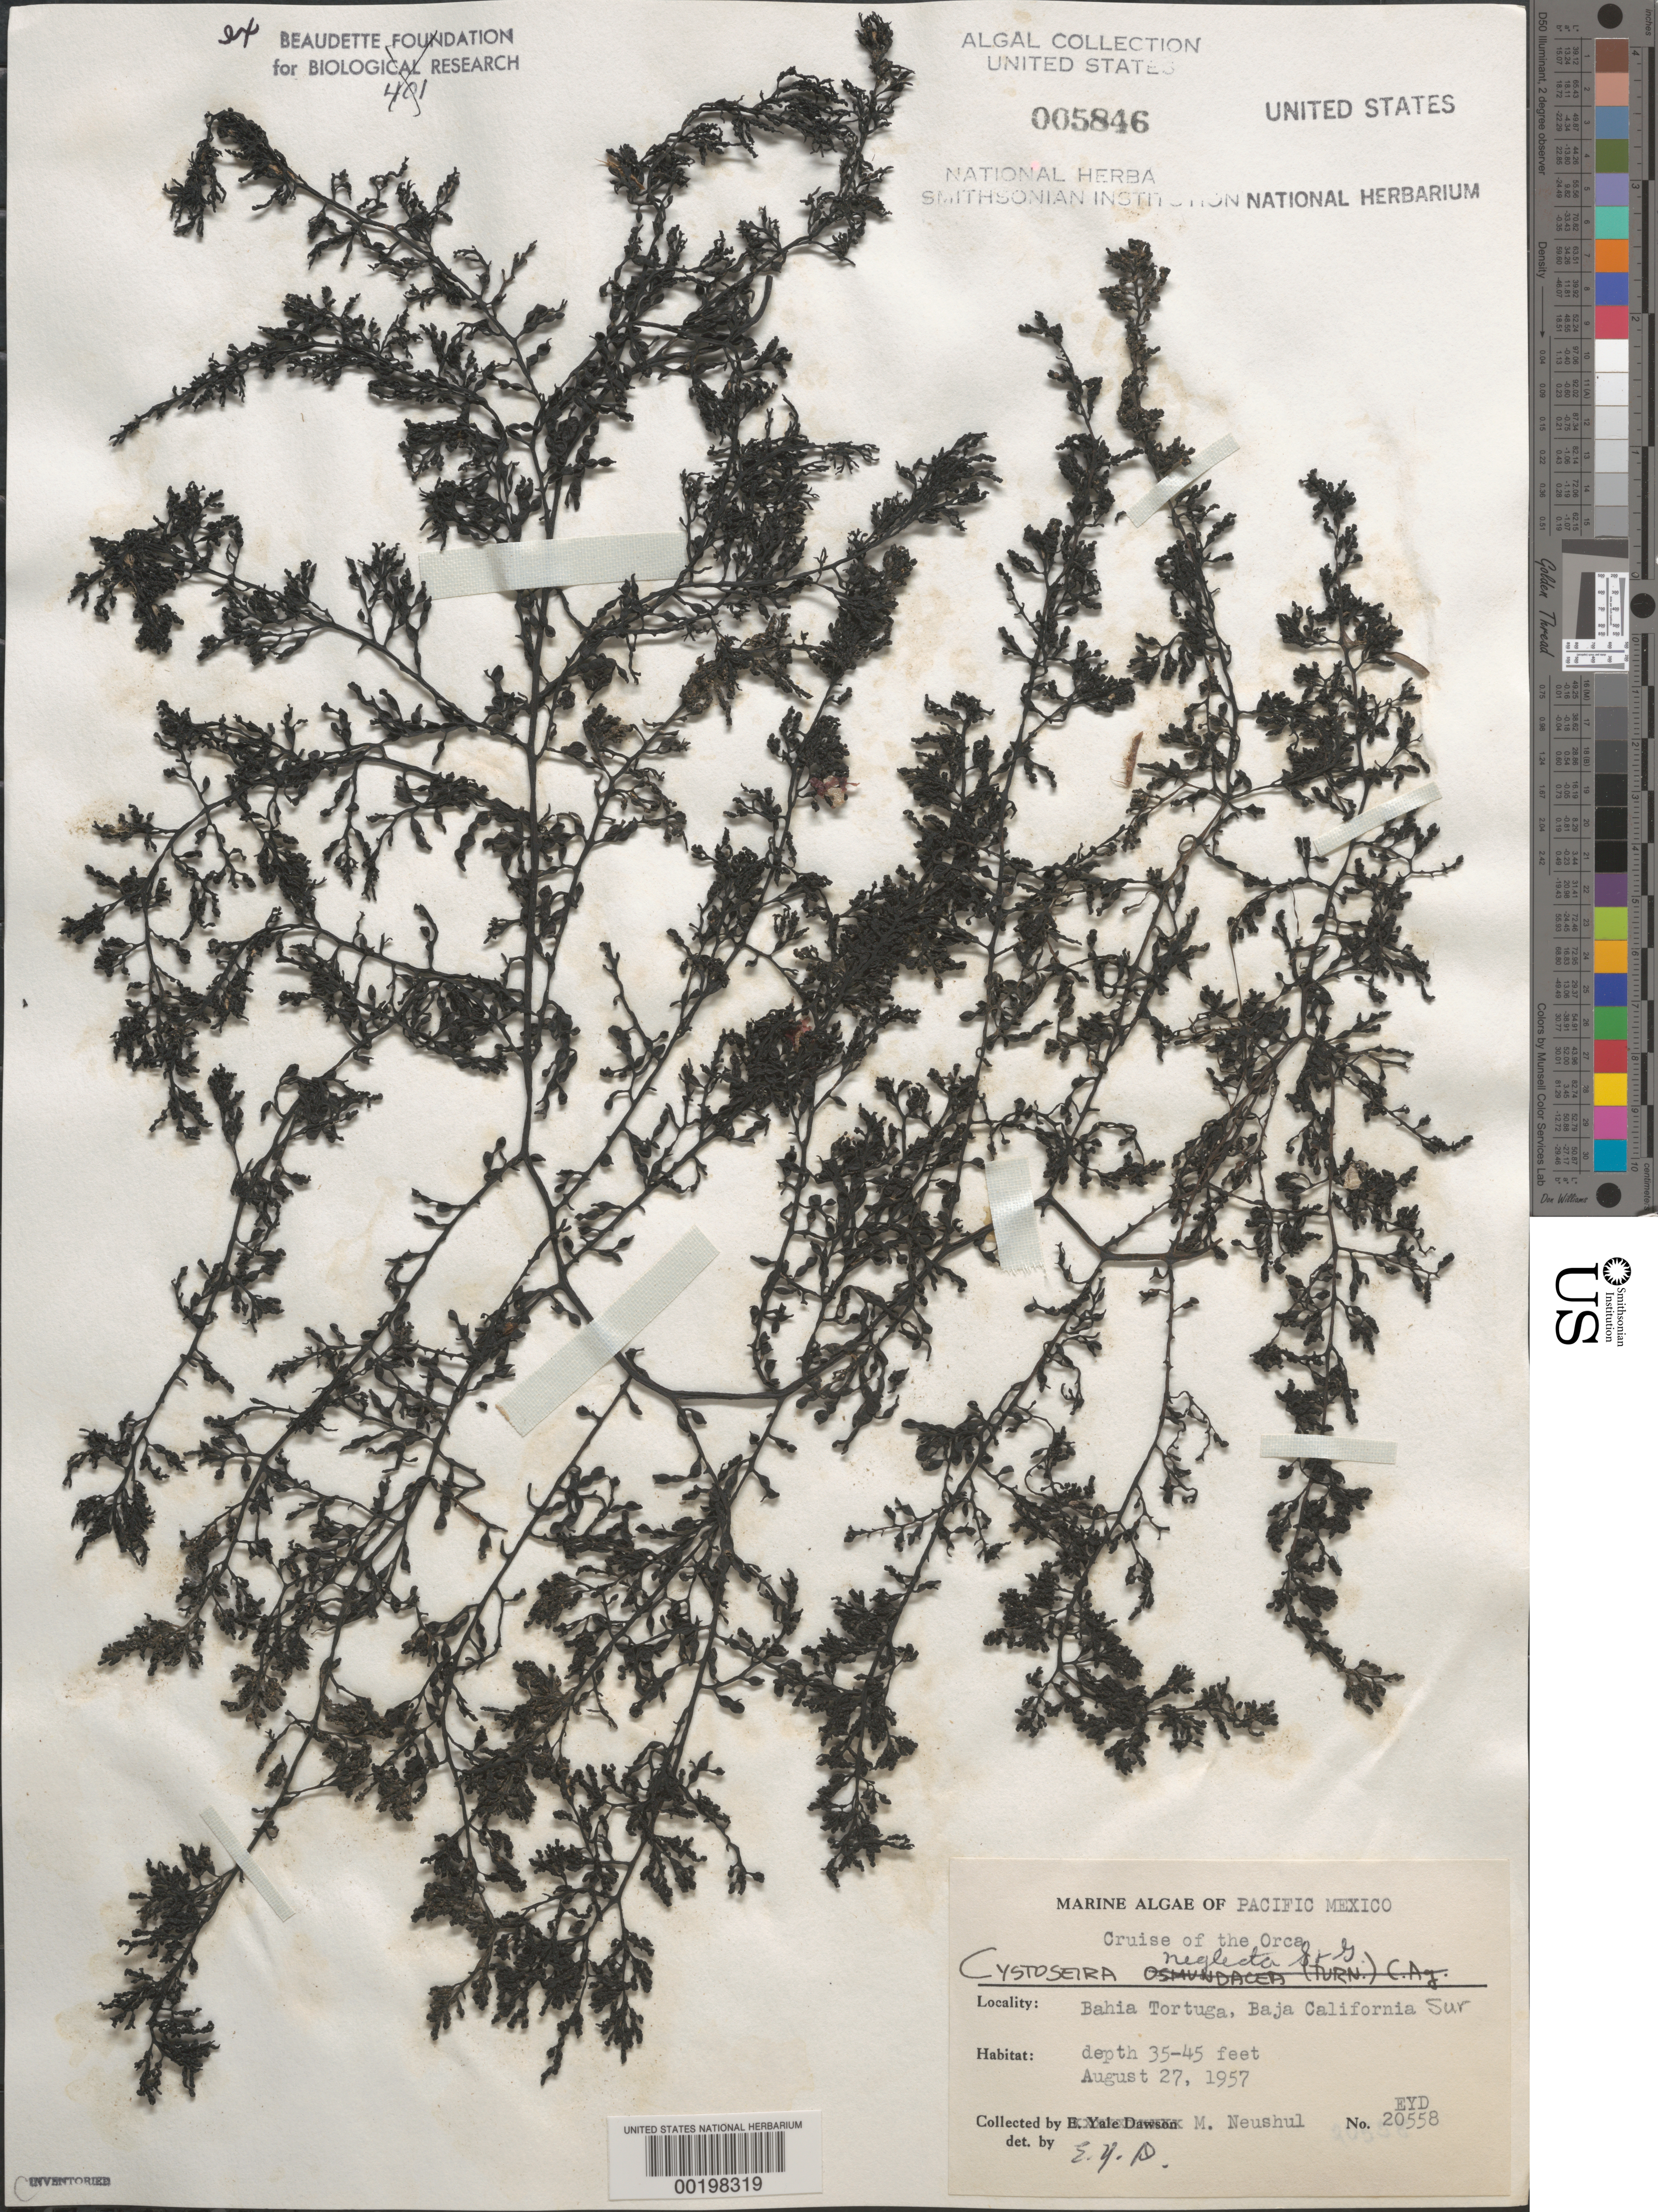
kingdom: Chromista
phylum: Ochrophyta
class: Phaeophyceae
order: Fucales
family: Sargassaceae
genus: Cystoseira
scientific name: Cystoseira neglecta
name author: Setch. & N.L. Gardner in N.L. Gardner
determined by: Dawson, E. Y.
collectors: M. Neushul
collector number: EYD 20558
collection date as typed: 27 Aug 1957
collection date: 1957-08-27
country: Mexico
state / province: Baja California Sur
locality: Bahia Tortuga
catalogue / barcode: US 5846